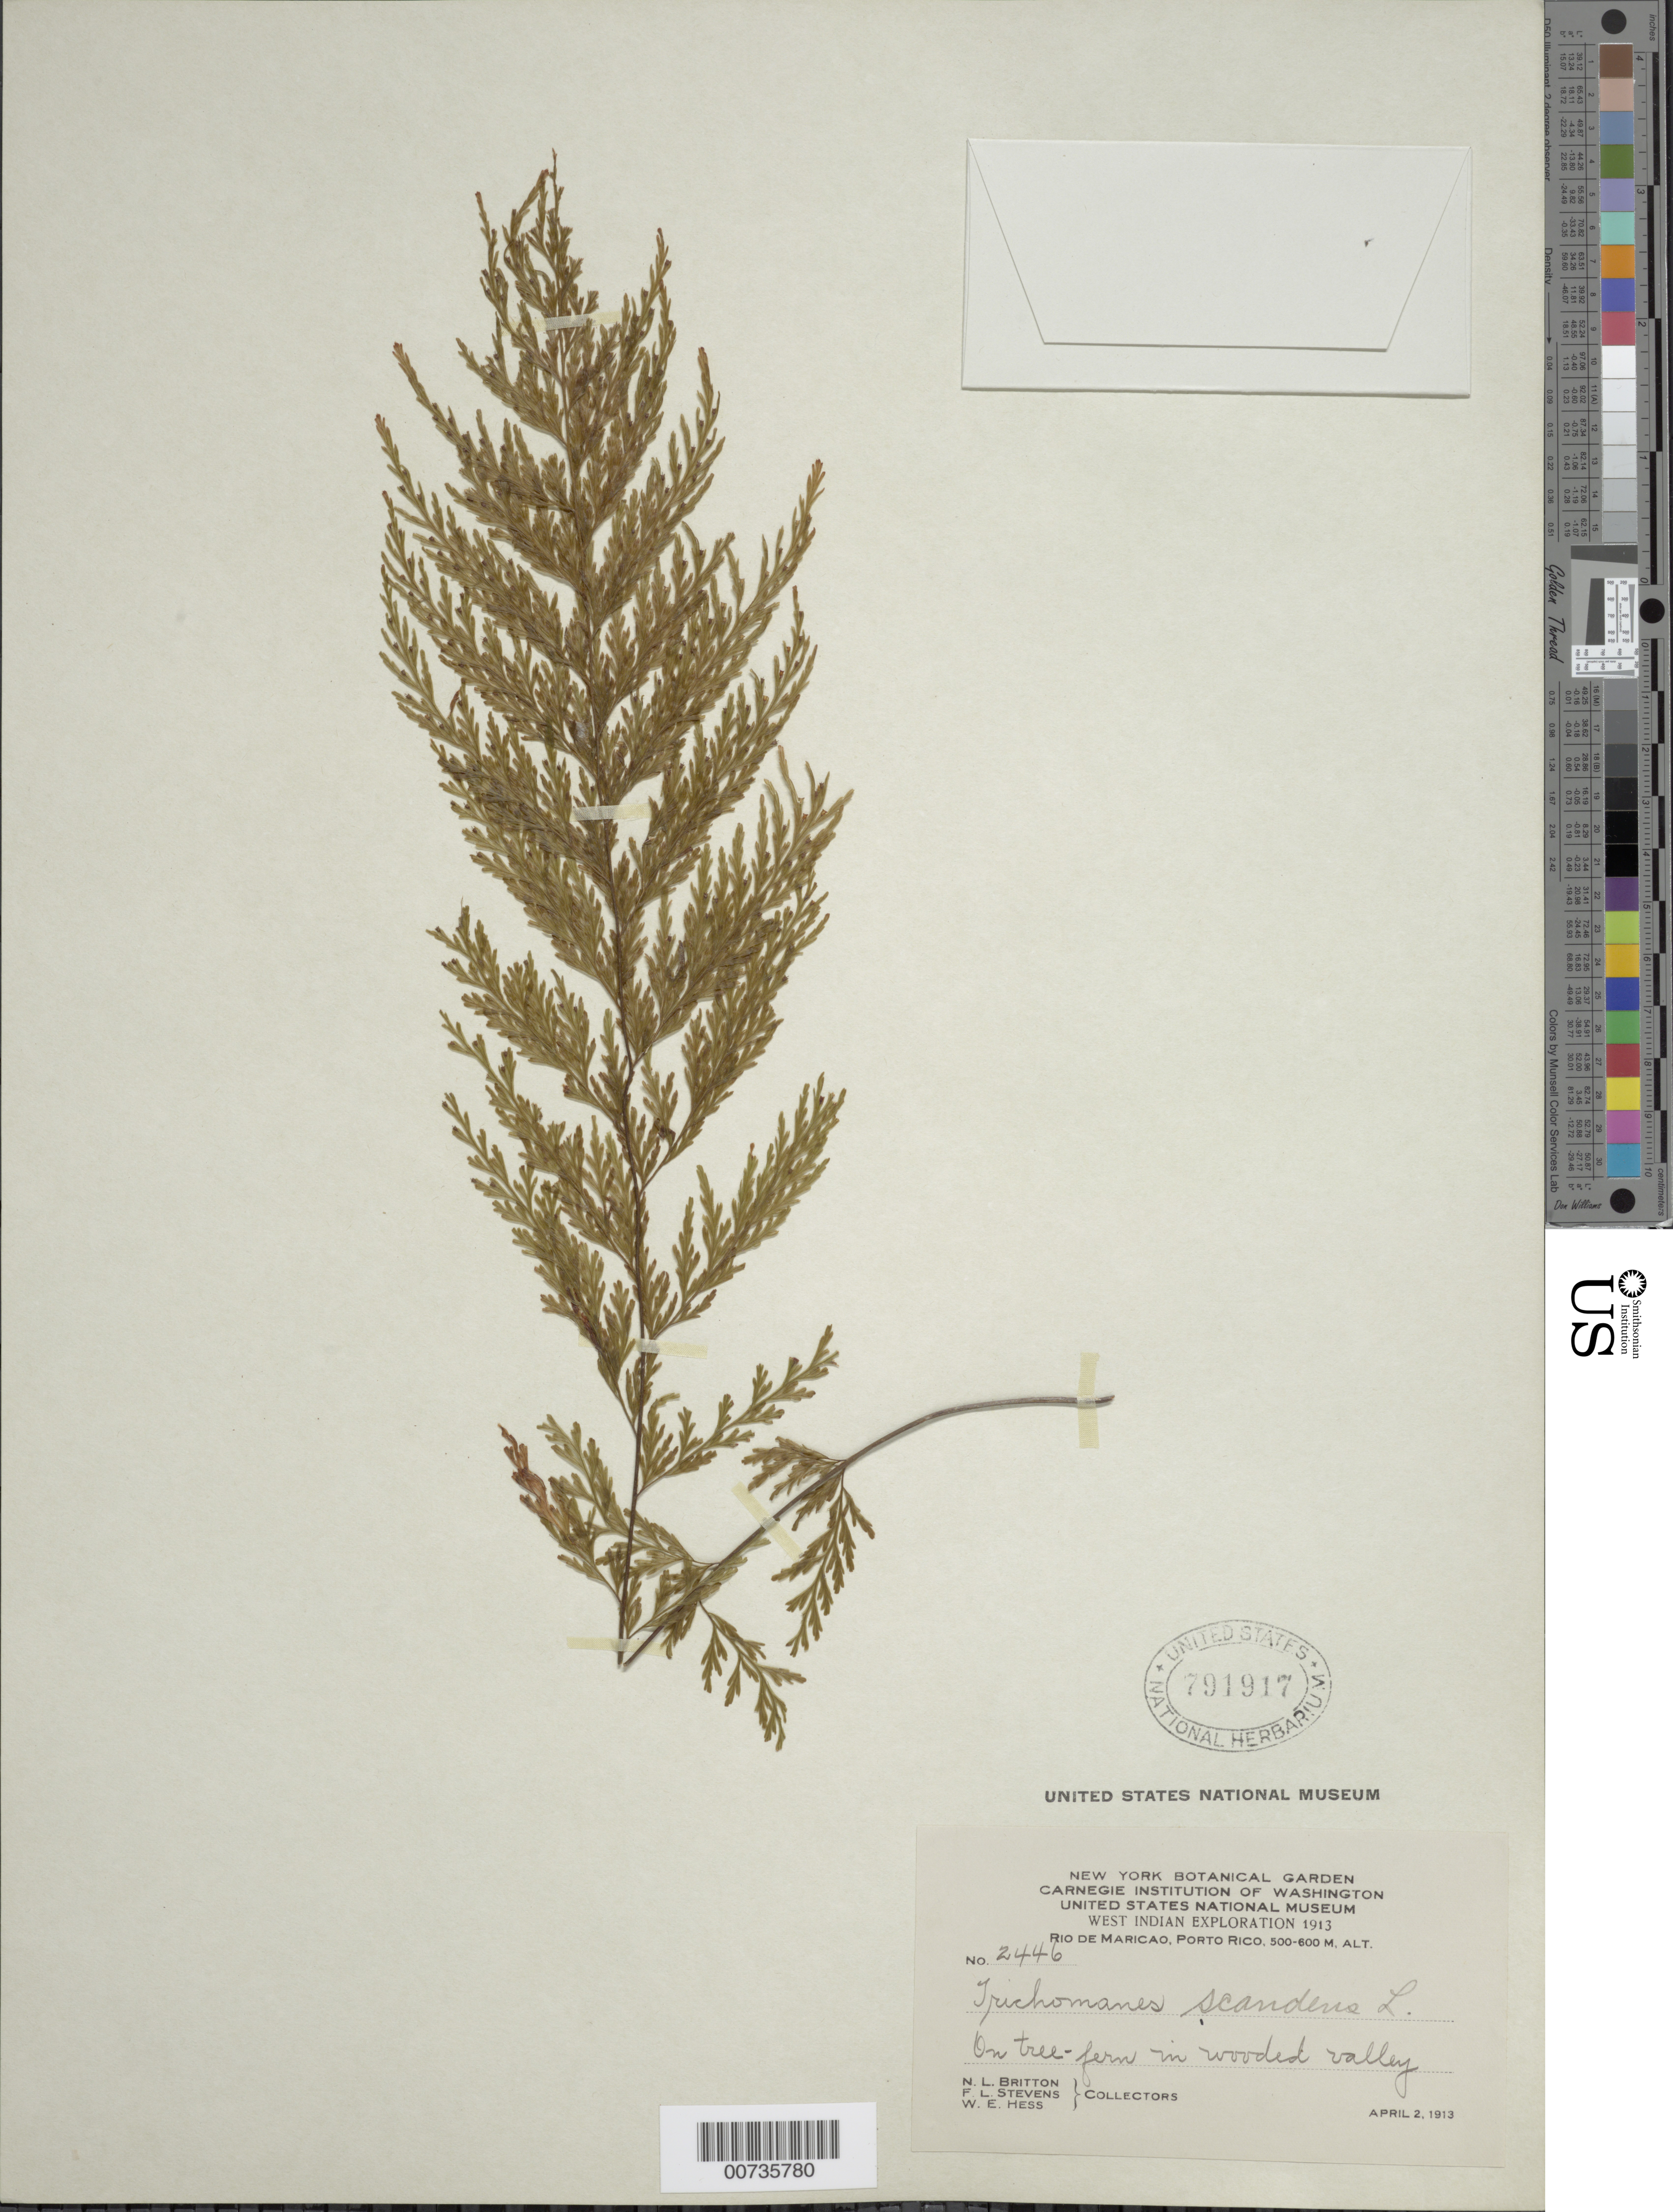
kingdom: Plantae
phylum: Tracheophyta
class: Polypodiopsida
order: Hymenophyllales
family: Hymenophyllaceae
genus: Trichomanes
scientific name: Trichomanes scandens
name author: L.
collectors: N. Britton, F. L. Stevens & W. Hess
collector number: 2446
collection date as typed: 02 Apr 1913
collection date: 1913-04-02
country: Puerto Rico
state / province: Maricao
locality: Río Maricao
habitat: On tree fern in wooded valley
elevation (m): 500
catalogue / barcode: US 791917